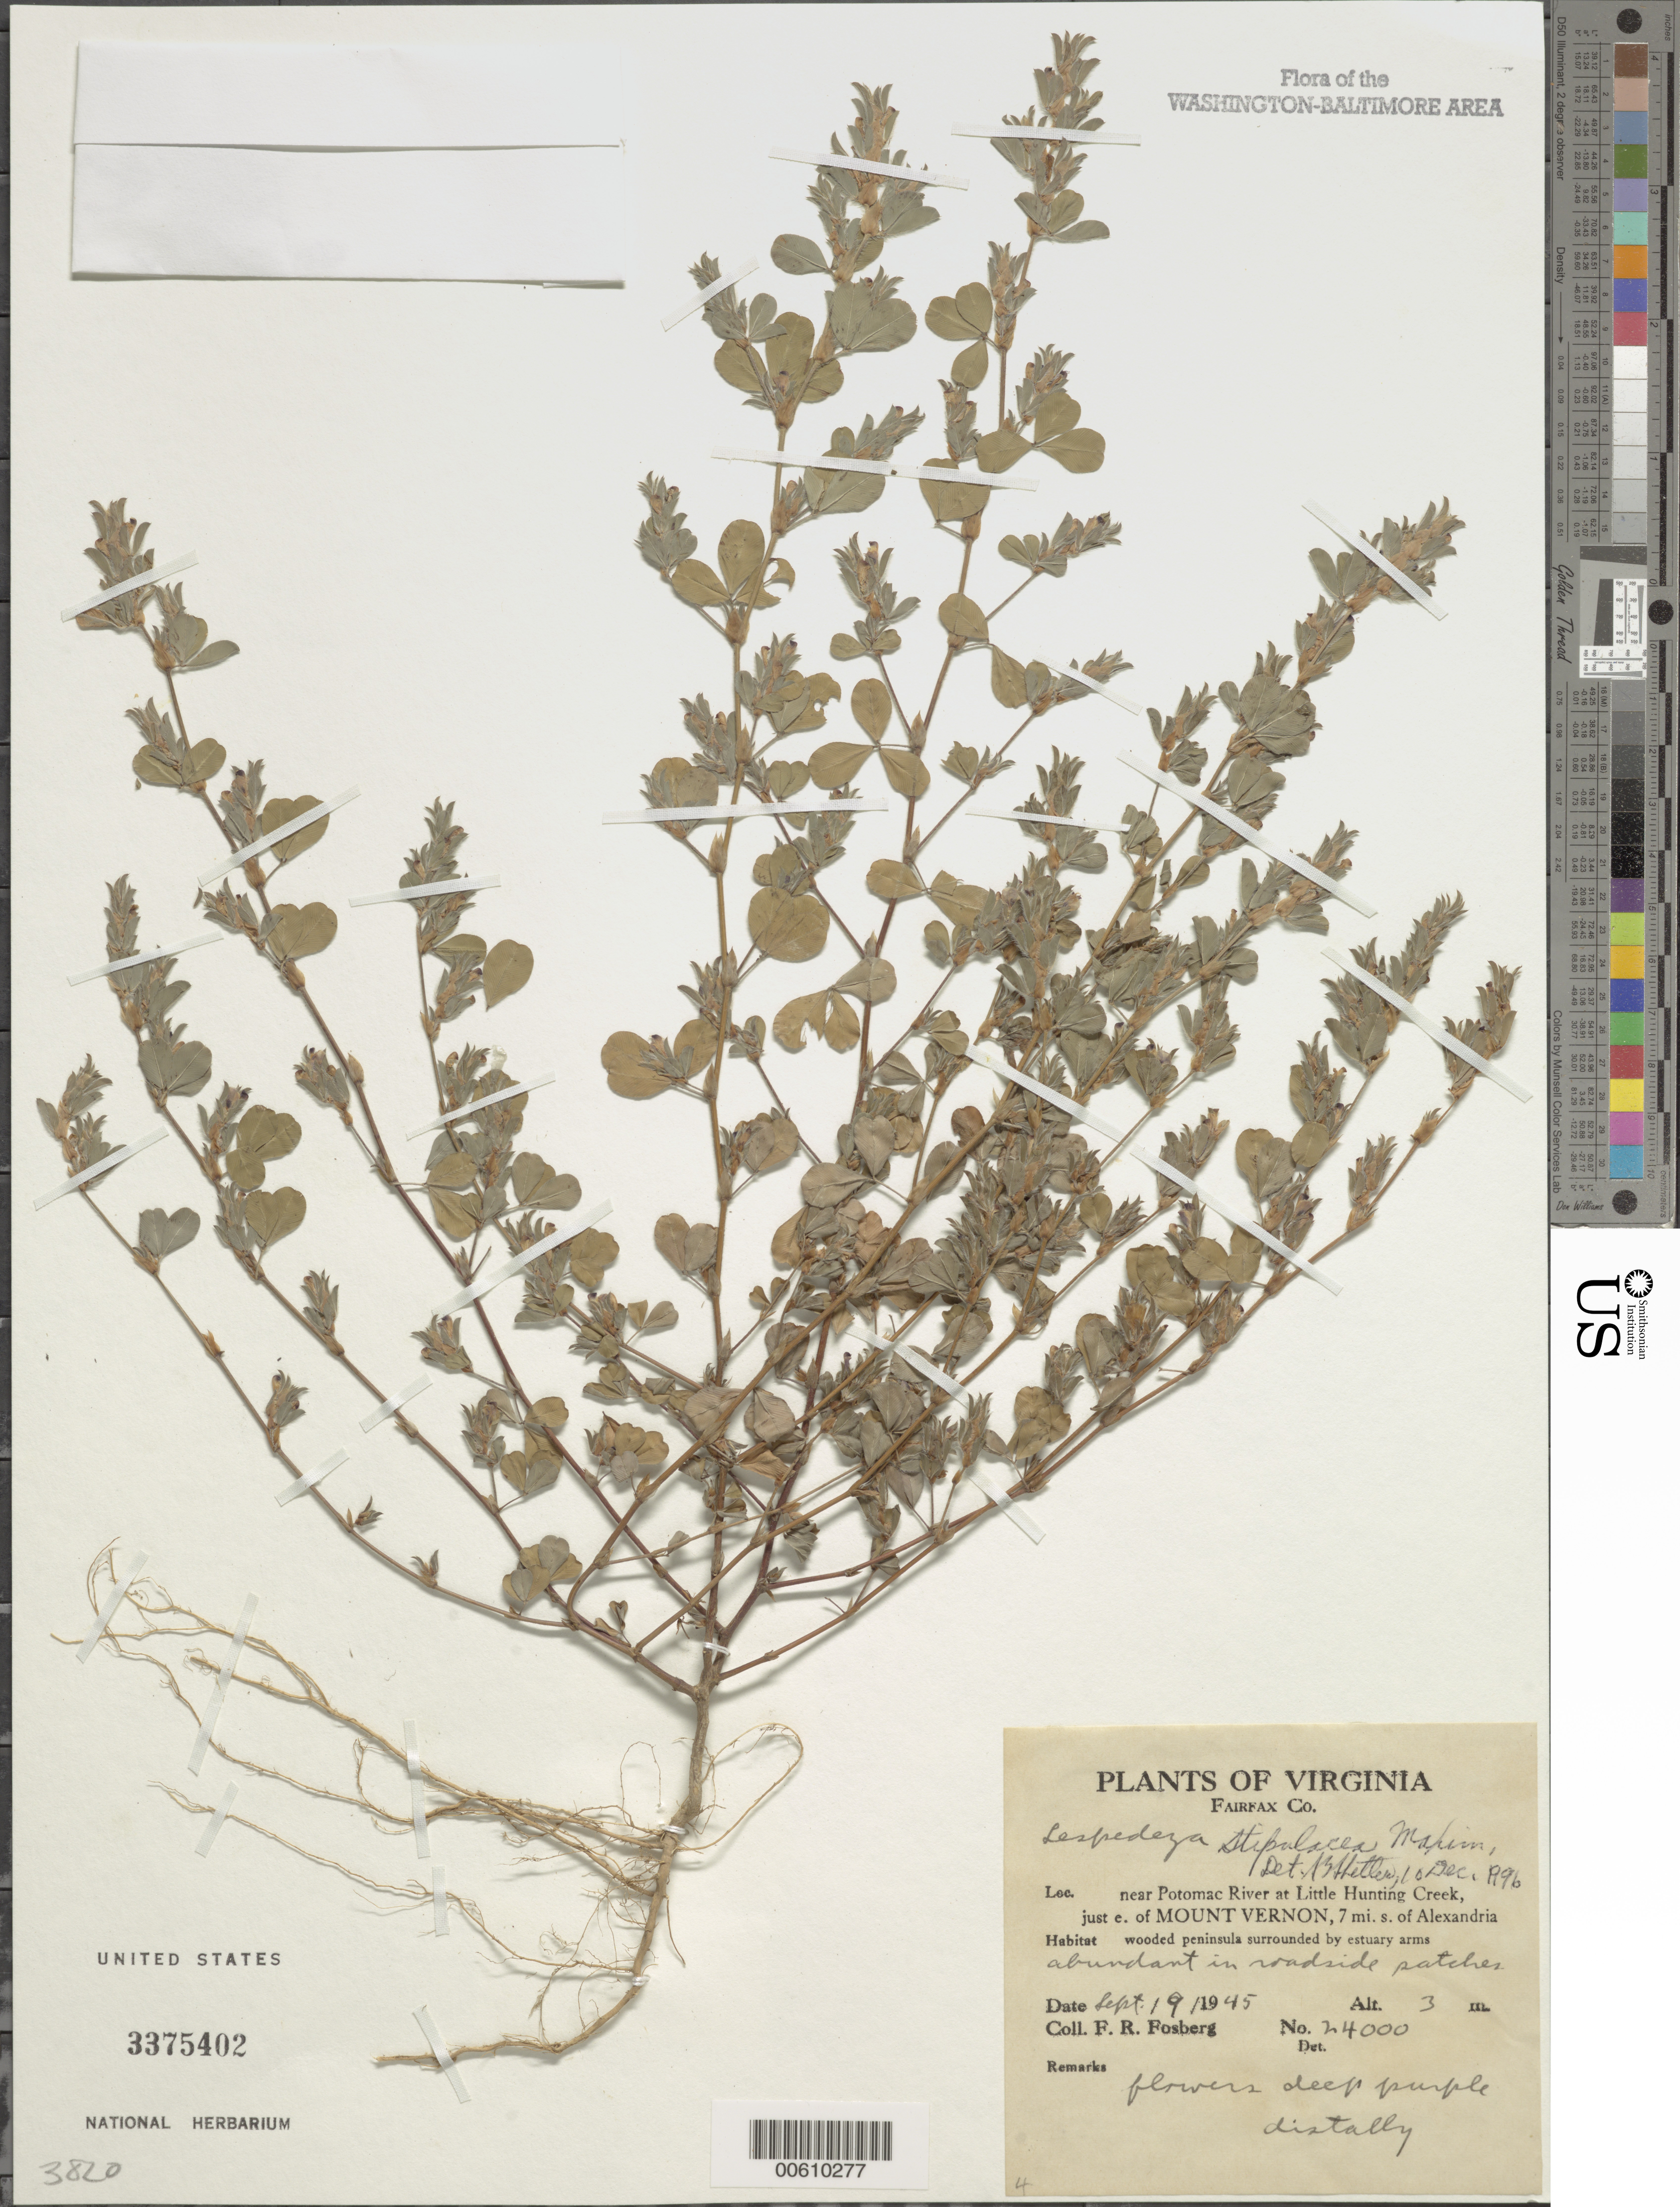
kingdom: Plantae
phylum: Tracheophyta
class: Magnoliopsida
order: Fabales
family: Fabaceae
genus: Kummerowia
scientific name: Kummerowia stipulacea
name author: (Maxim.) Makino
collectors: F. R. Fosberg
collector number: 24000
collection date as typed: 09 Sep 1945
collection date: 1945-09-09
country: United States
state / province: Virginia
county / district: Fairfax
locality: Near Potomac River at Little Hunting Creek, E of Mount Vernon, S of Alexandria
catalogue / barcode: US 3375402